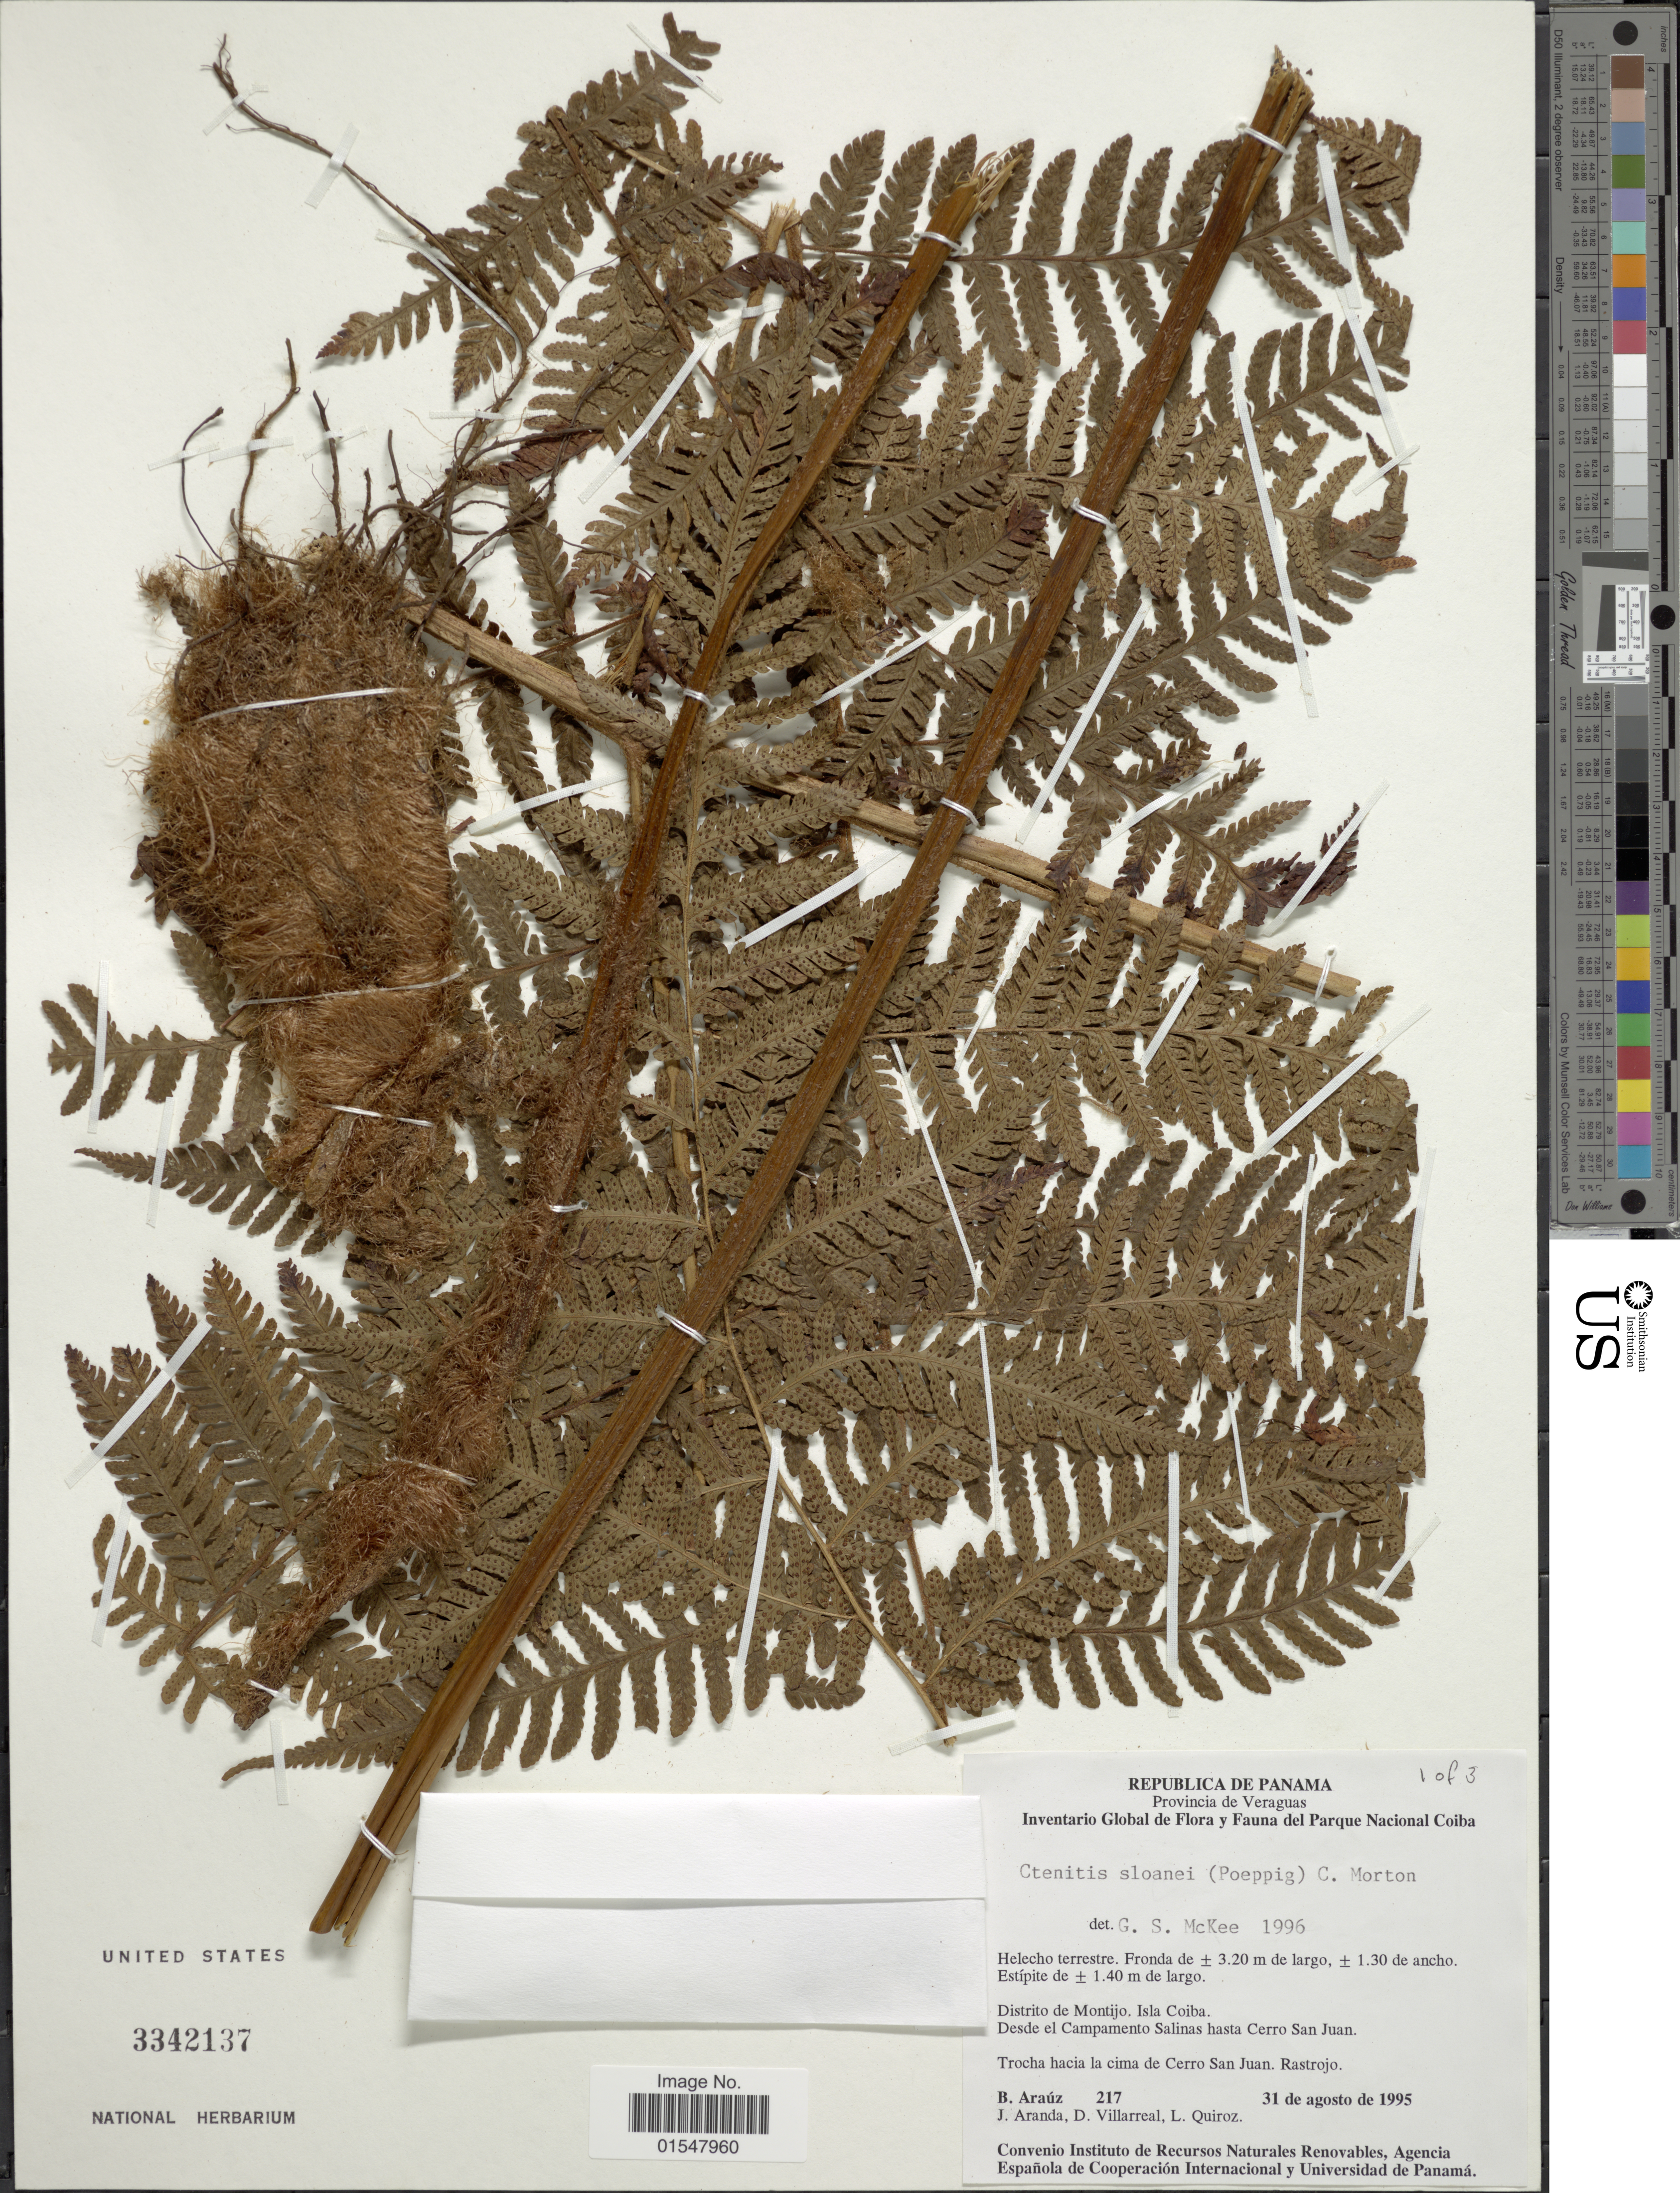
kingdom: Plantae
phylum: Tracheophyta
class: Polypodiopsida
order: Polypodiales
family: Dryopteridaceae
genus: Ctenitis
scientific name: Ctenitis sloanei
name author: (Poepp. ex Spreng.) C.V. Morton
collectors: B. Araúz, J. Aranda, D. Villarreal & L. Quiroz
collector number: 217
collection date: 1995-08-31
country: Panama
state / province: Veraguas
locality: Panama, Provincia de Veraguas. Distrito de Montijo, Isla Coiba. Desde el Campamento Salinas gasta Cerro San Juan. Trocha hacia la cima de cerro San Juan. Rastrojo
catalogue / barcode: US 3342137